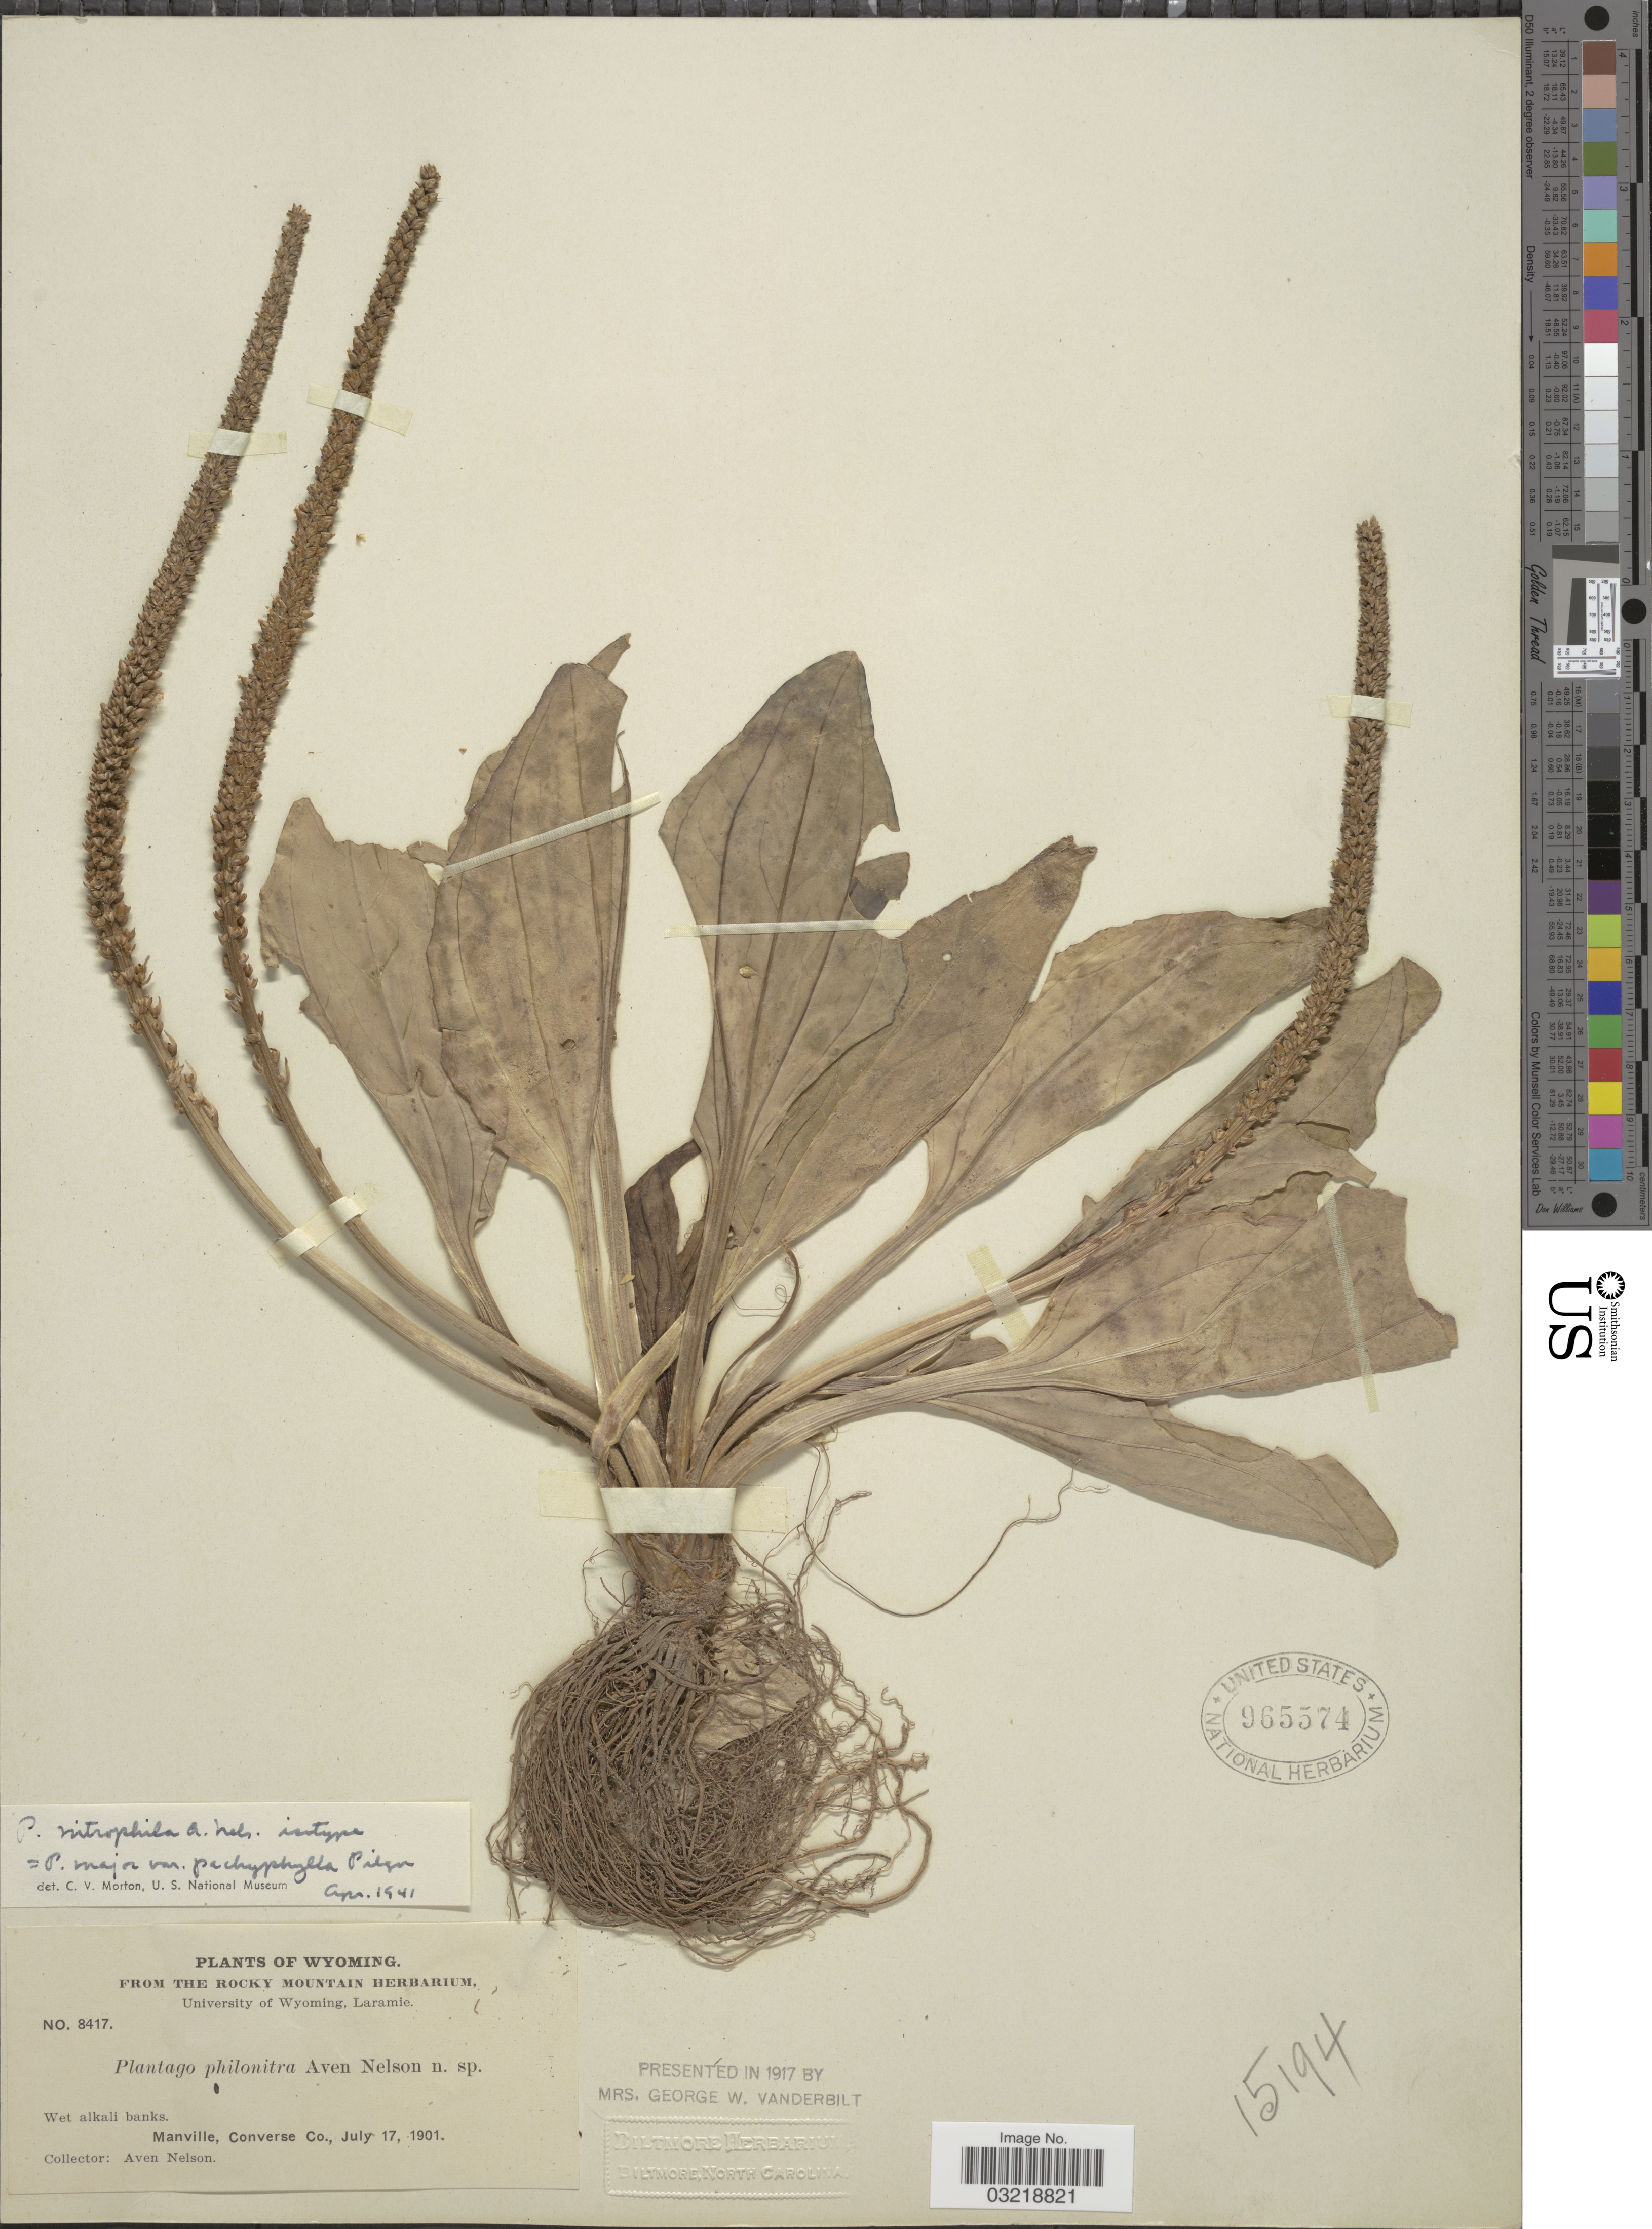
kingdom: Plantae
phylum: Tracheophyta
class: Magnoliopsida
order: Lamiales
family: Plantaginaceae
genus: Plantago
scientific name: Plantago major var. pachyphylla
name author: Pilg.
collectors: A. Nelson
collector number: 8417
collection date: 1901-07-17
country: United States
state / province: Wyoming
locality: Manville, Converse Co.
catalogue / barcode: US 965574